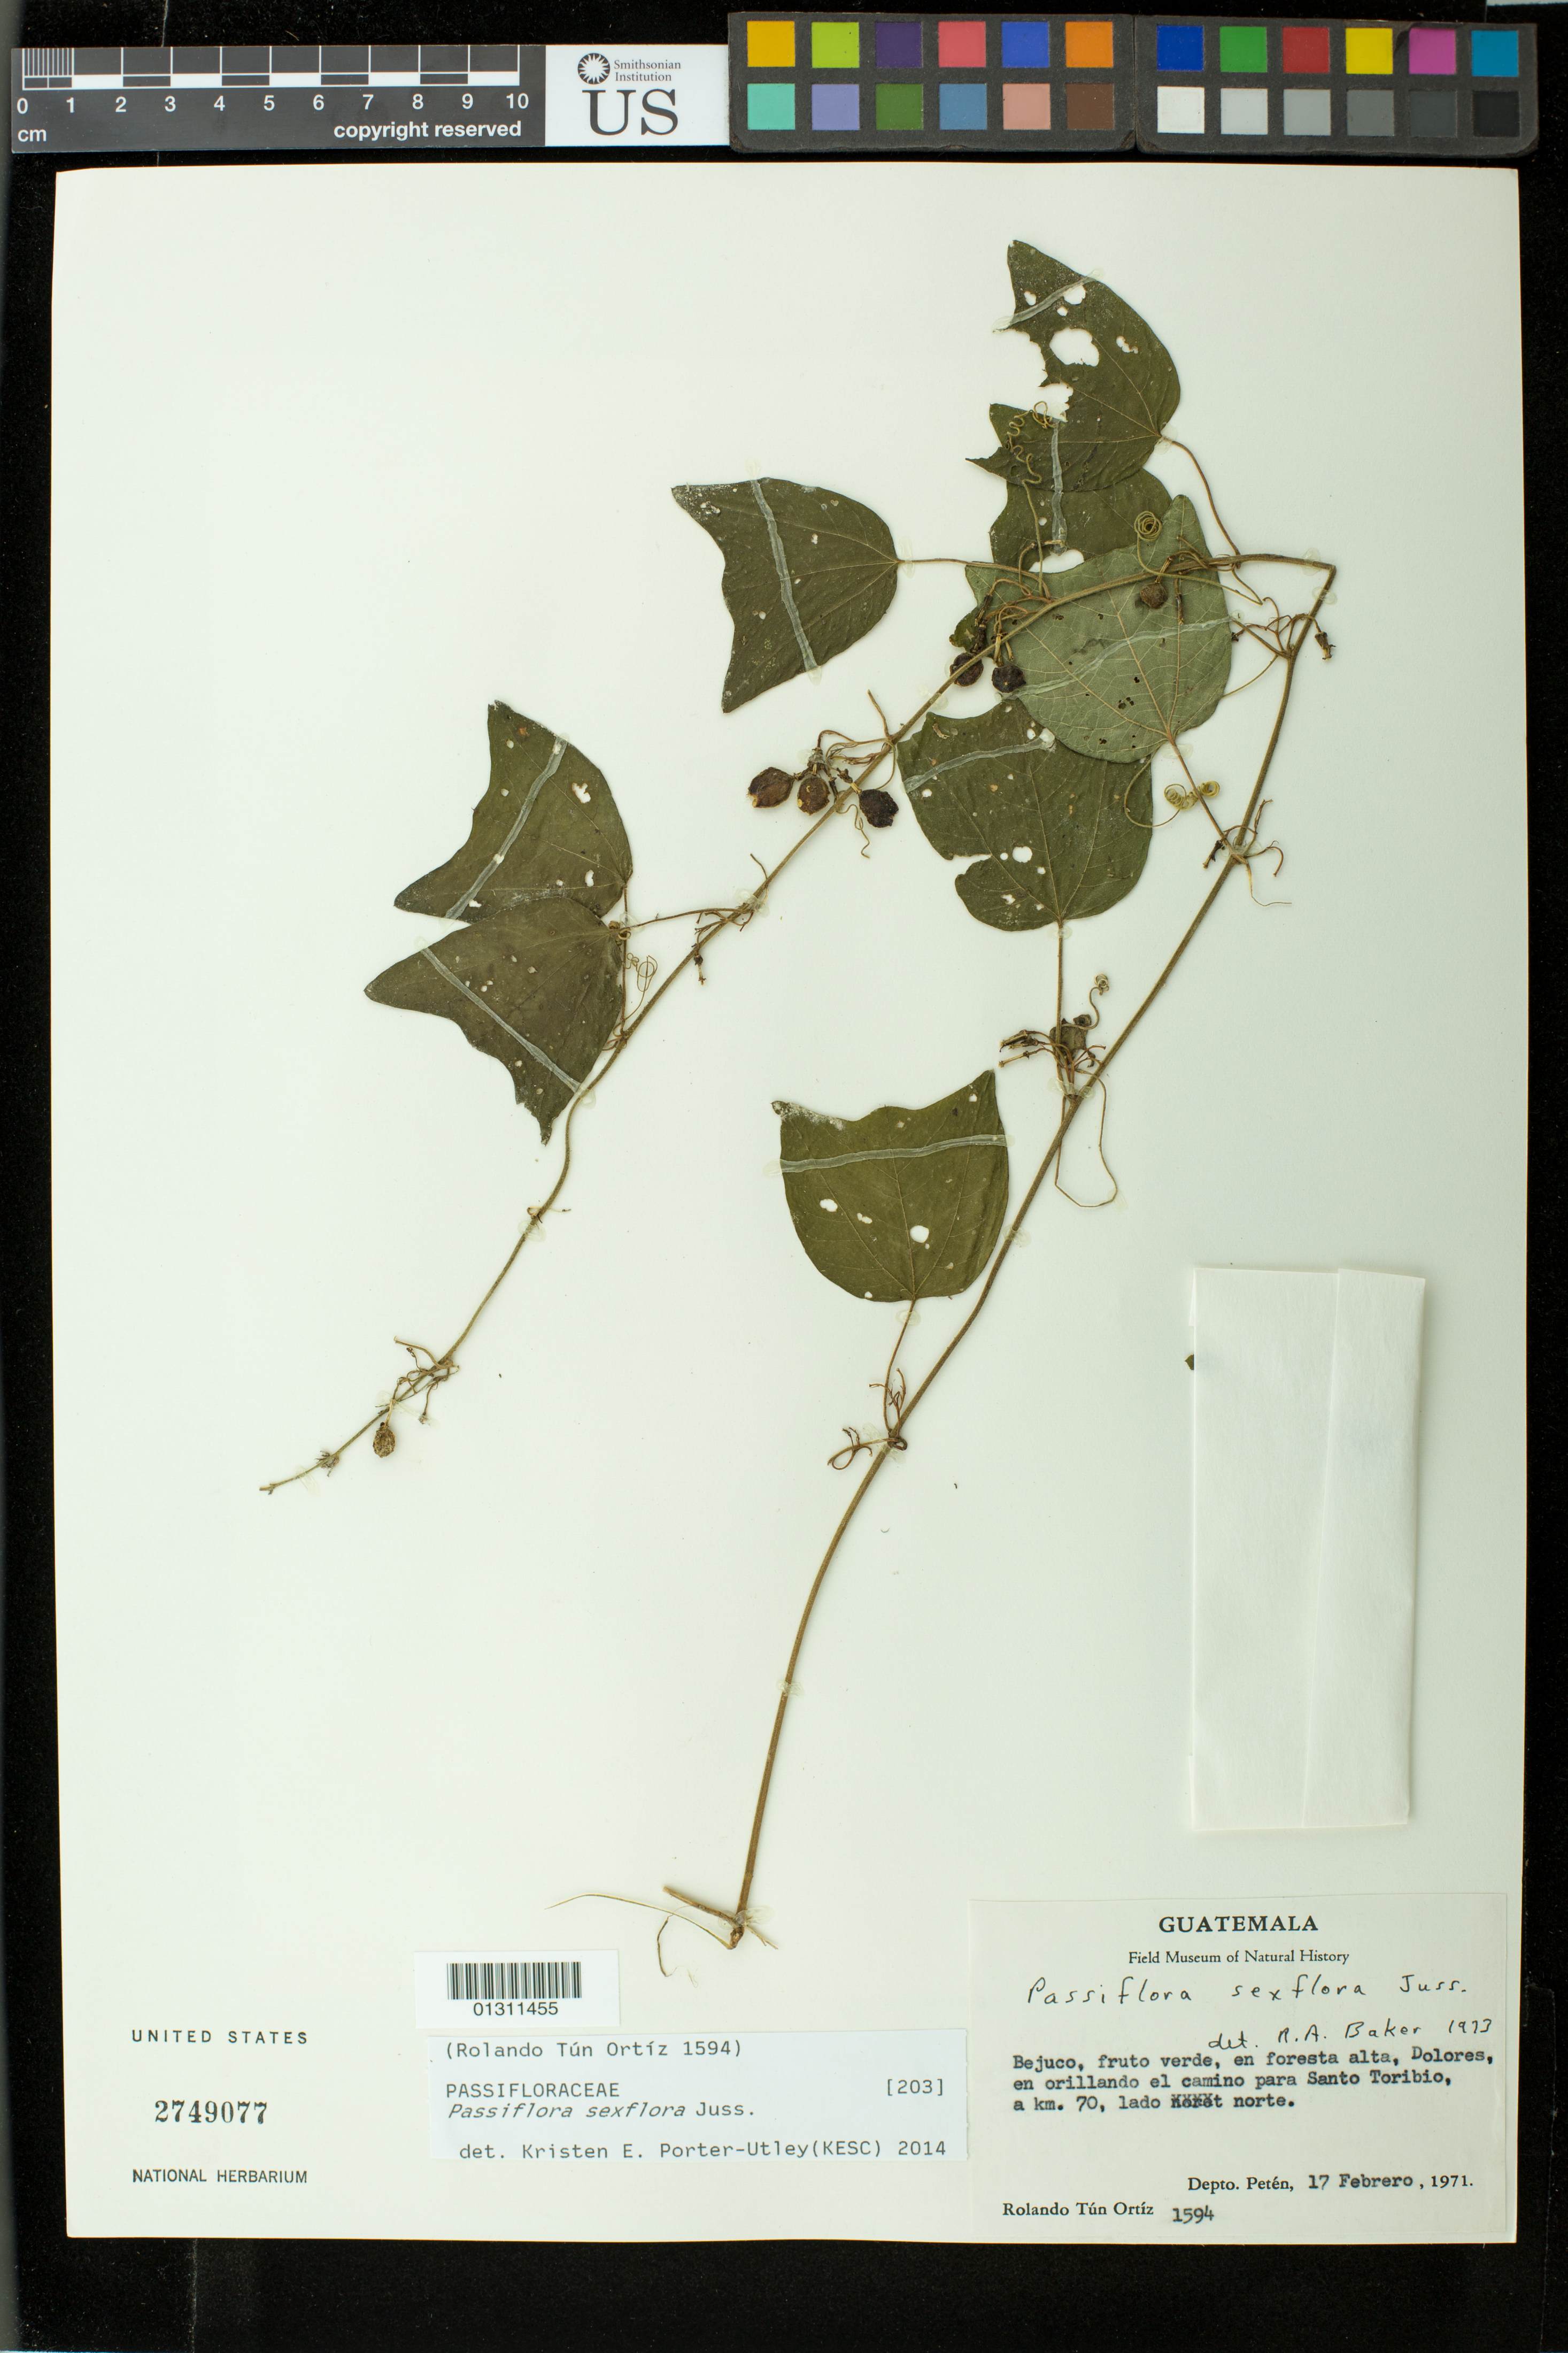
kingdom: Plantae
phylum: Tracheophyta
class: Magnoliopsida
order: Malpighiales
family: Passifloraceae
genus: Passiflora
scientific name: Passiflora sexflora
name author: Juss.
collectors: R. Tún Ortiz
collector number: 1594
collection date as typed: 17 Feb 1971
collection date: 1971-02-17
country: Guatemala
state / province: El Petén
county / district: Dolores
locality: Santo Toribio, Dolores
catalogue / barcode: US 2749077